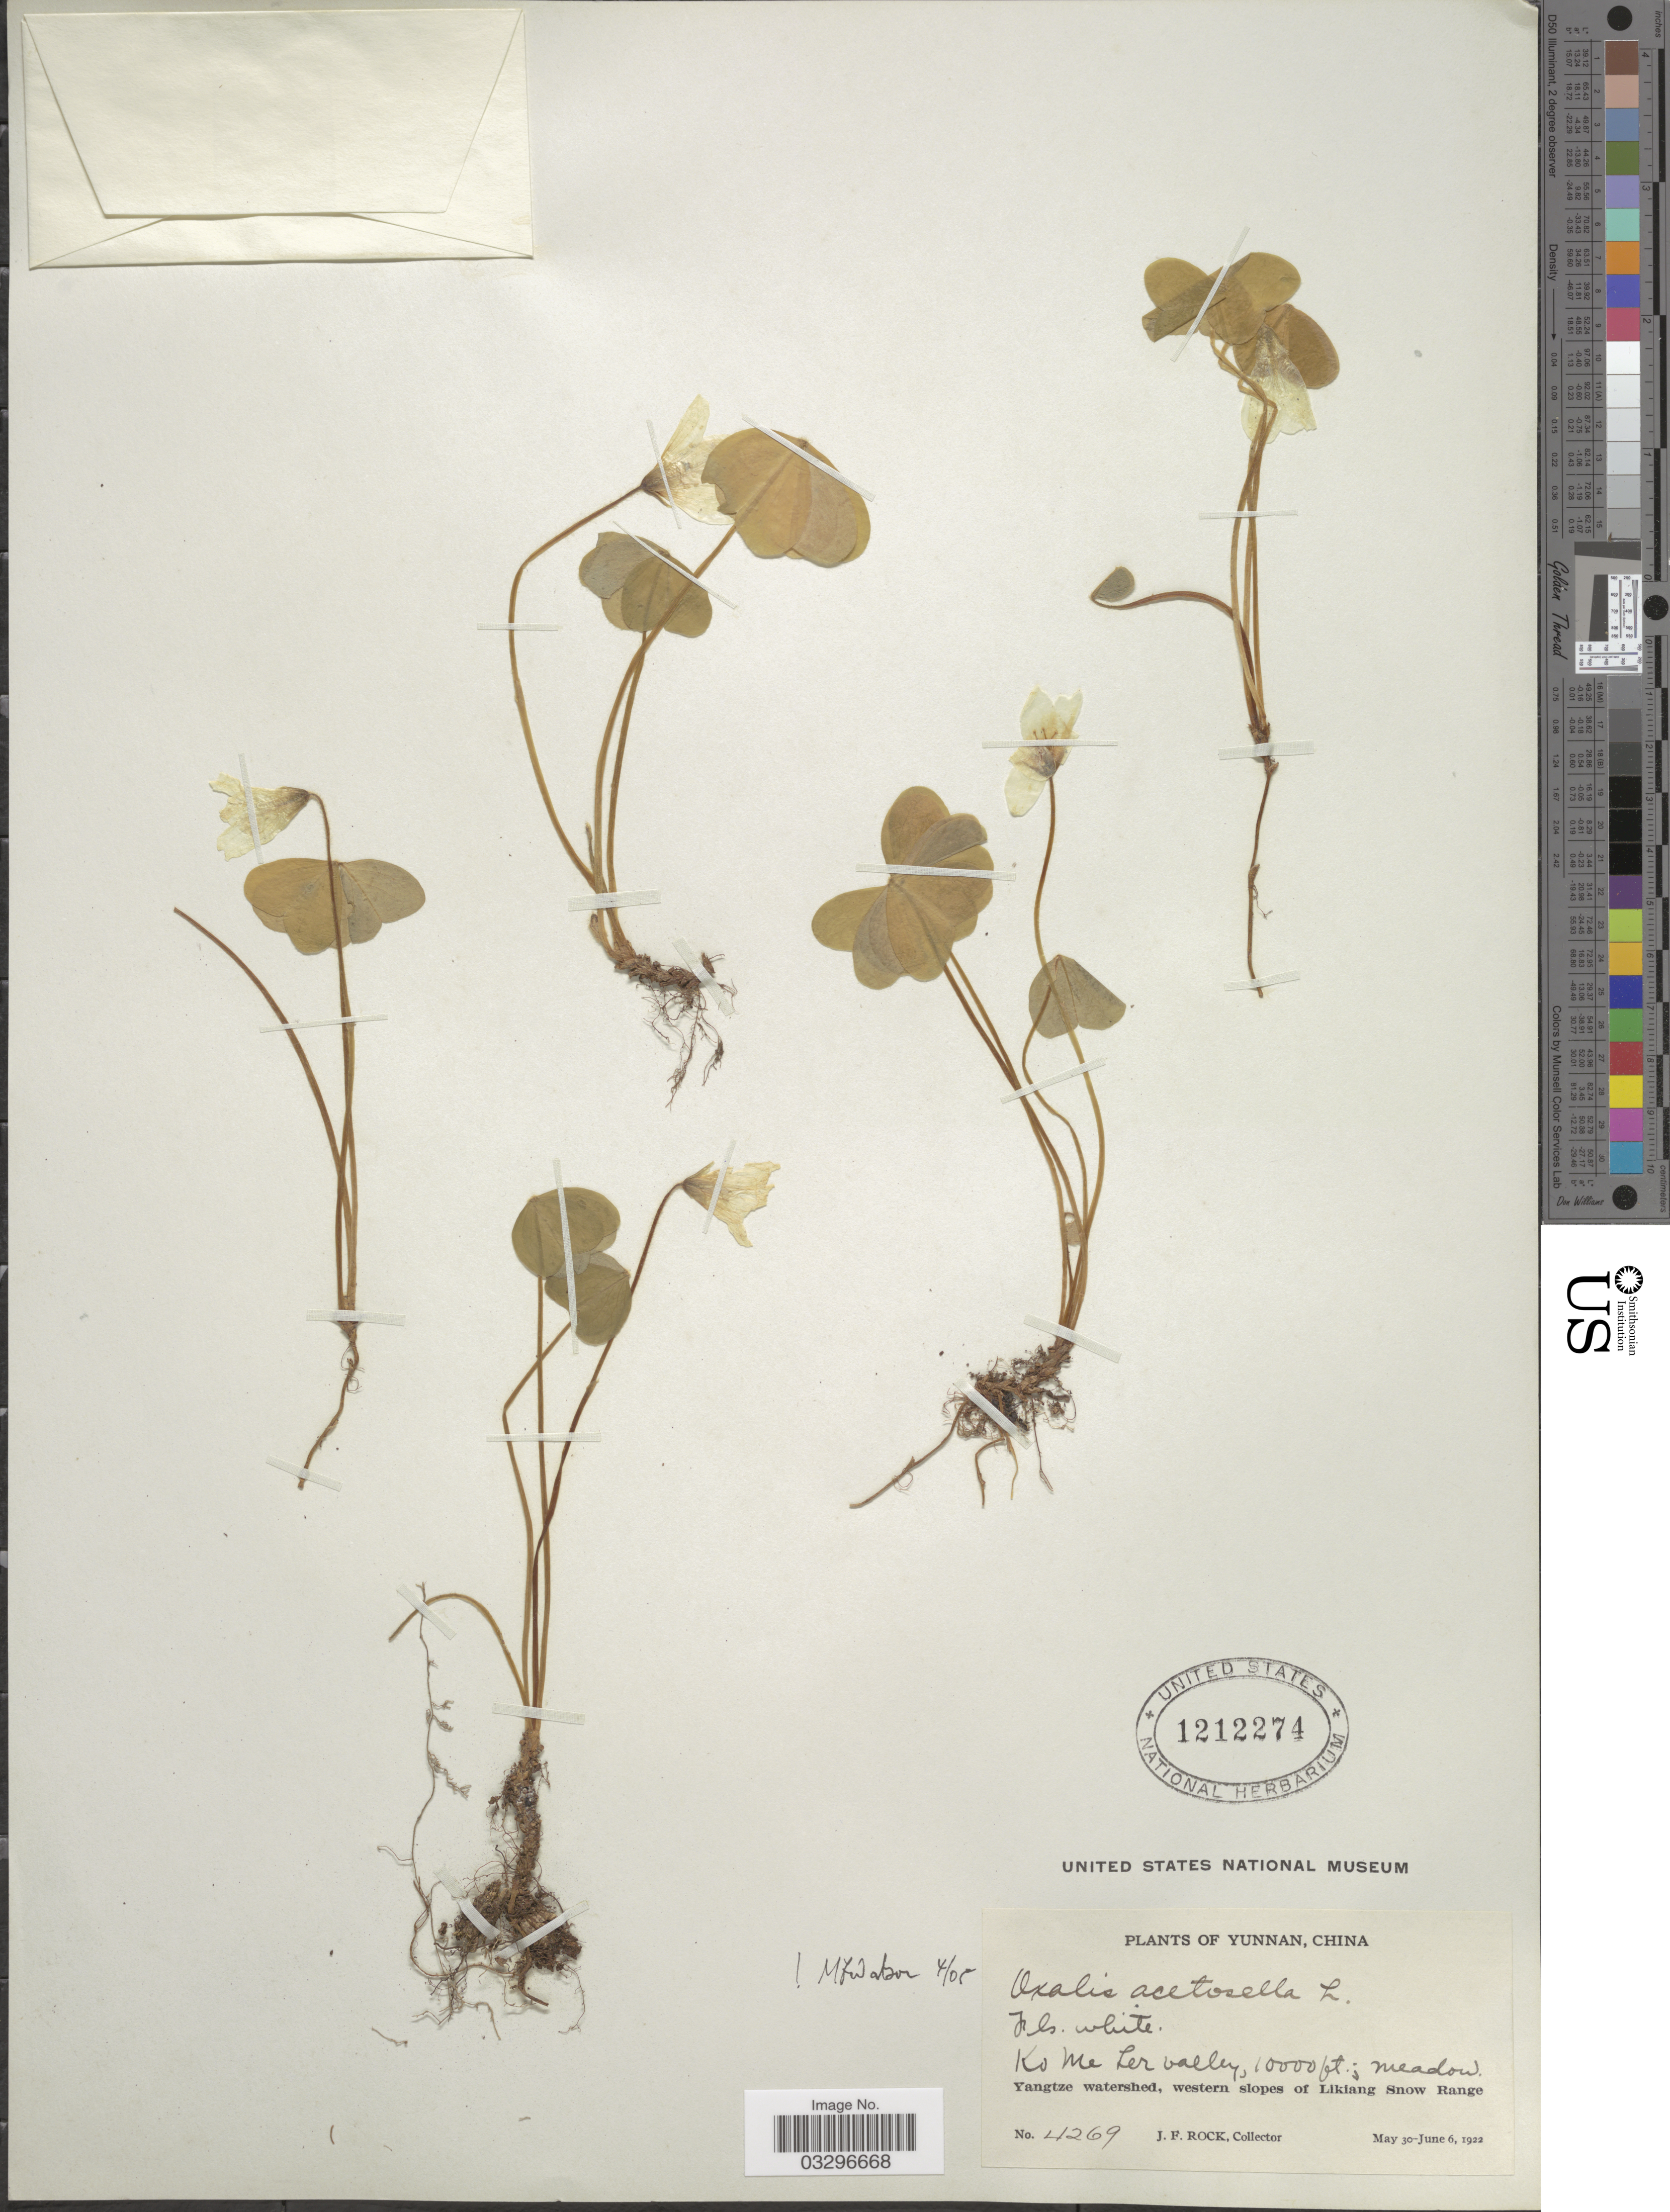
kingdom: Plantae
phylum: Tracheophyta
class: Magnoliopsida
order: Oxalidales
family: Oxalidaceae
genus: Oxalis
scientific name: Oxalis acetosella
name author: L.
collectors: J. Rock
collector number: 4269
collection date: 1922-05-30/1922-06-06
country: China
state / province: Yunnan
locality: Ko Me Ler valley, Yangtze watershed, western slopes of Likiang Snow Range.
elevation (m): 3048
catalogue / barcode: US 1212274